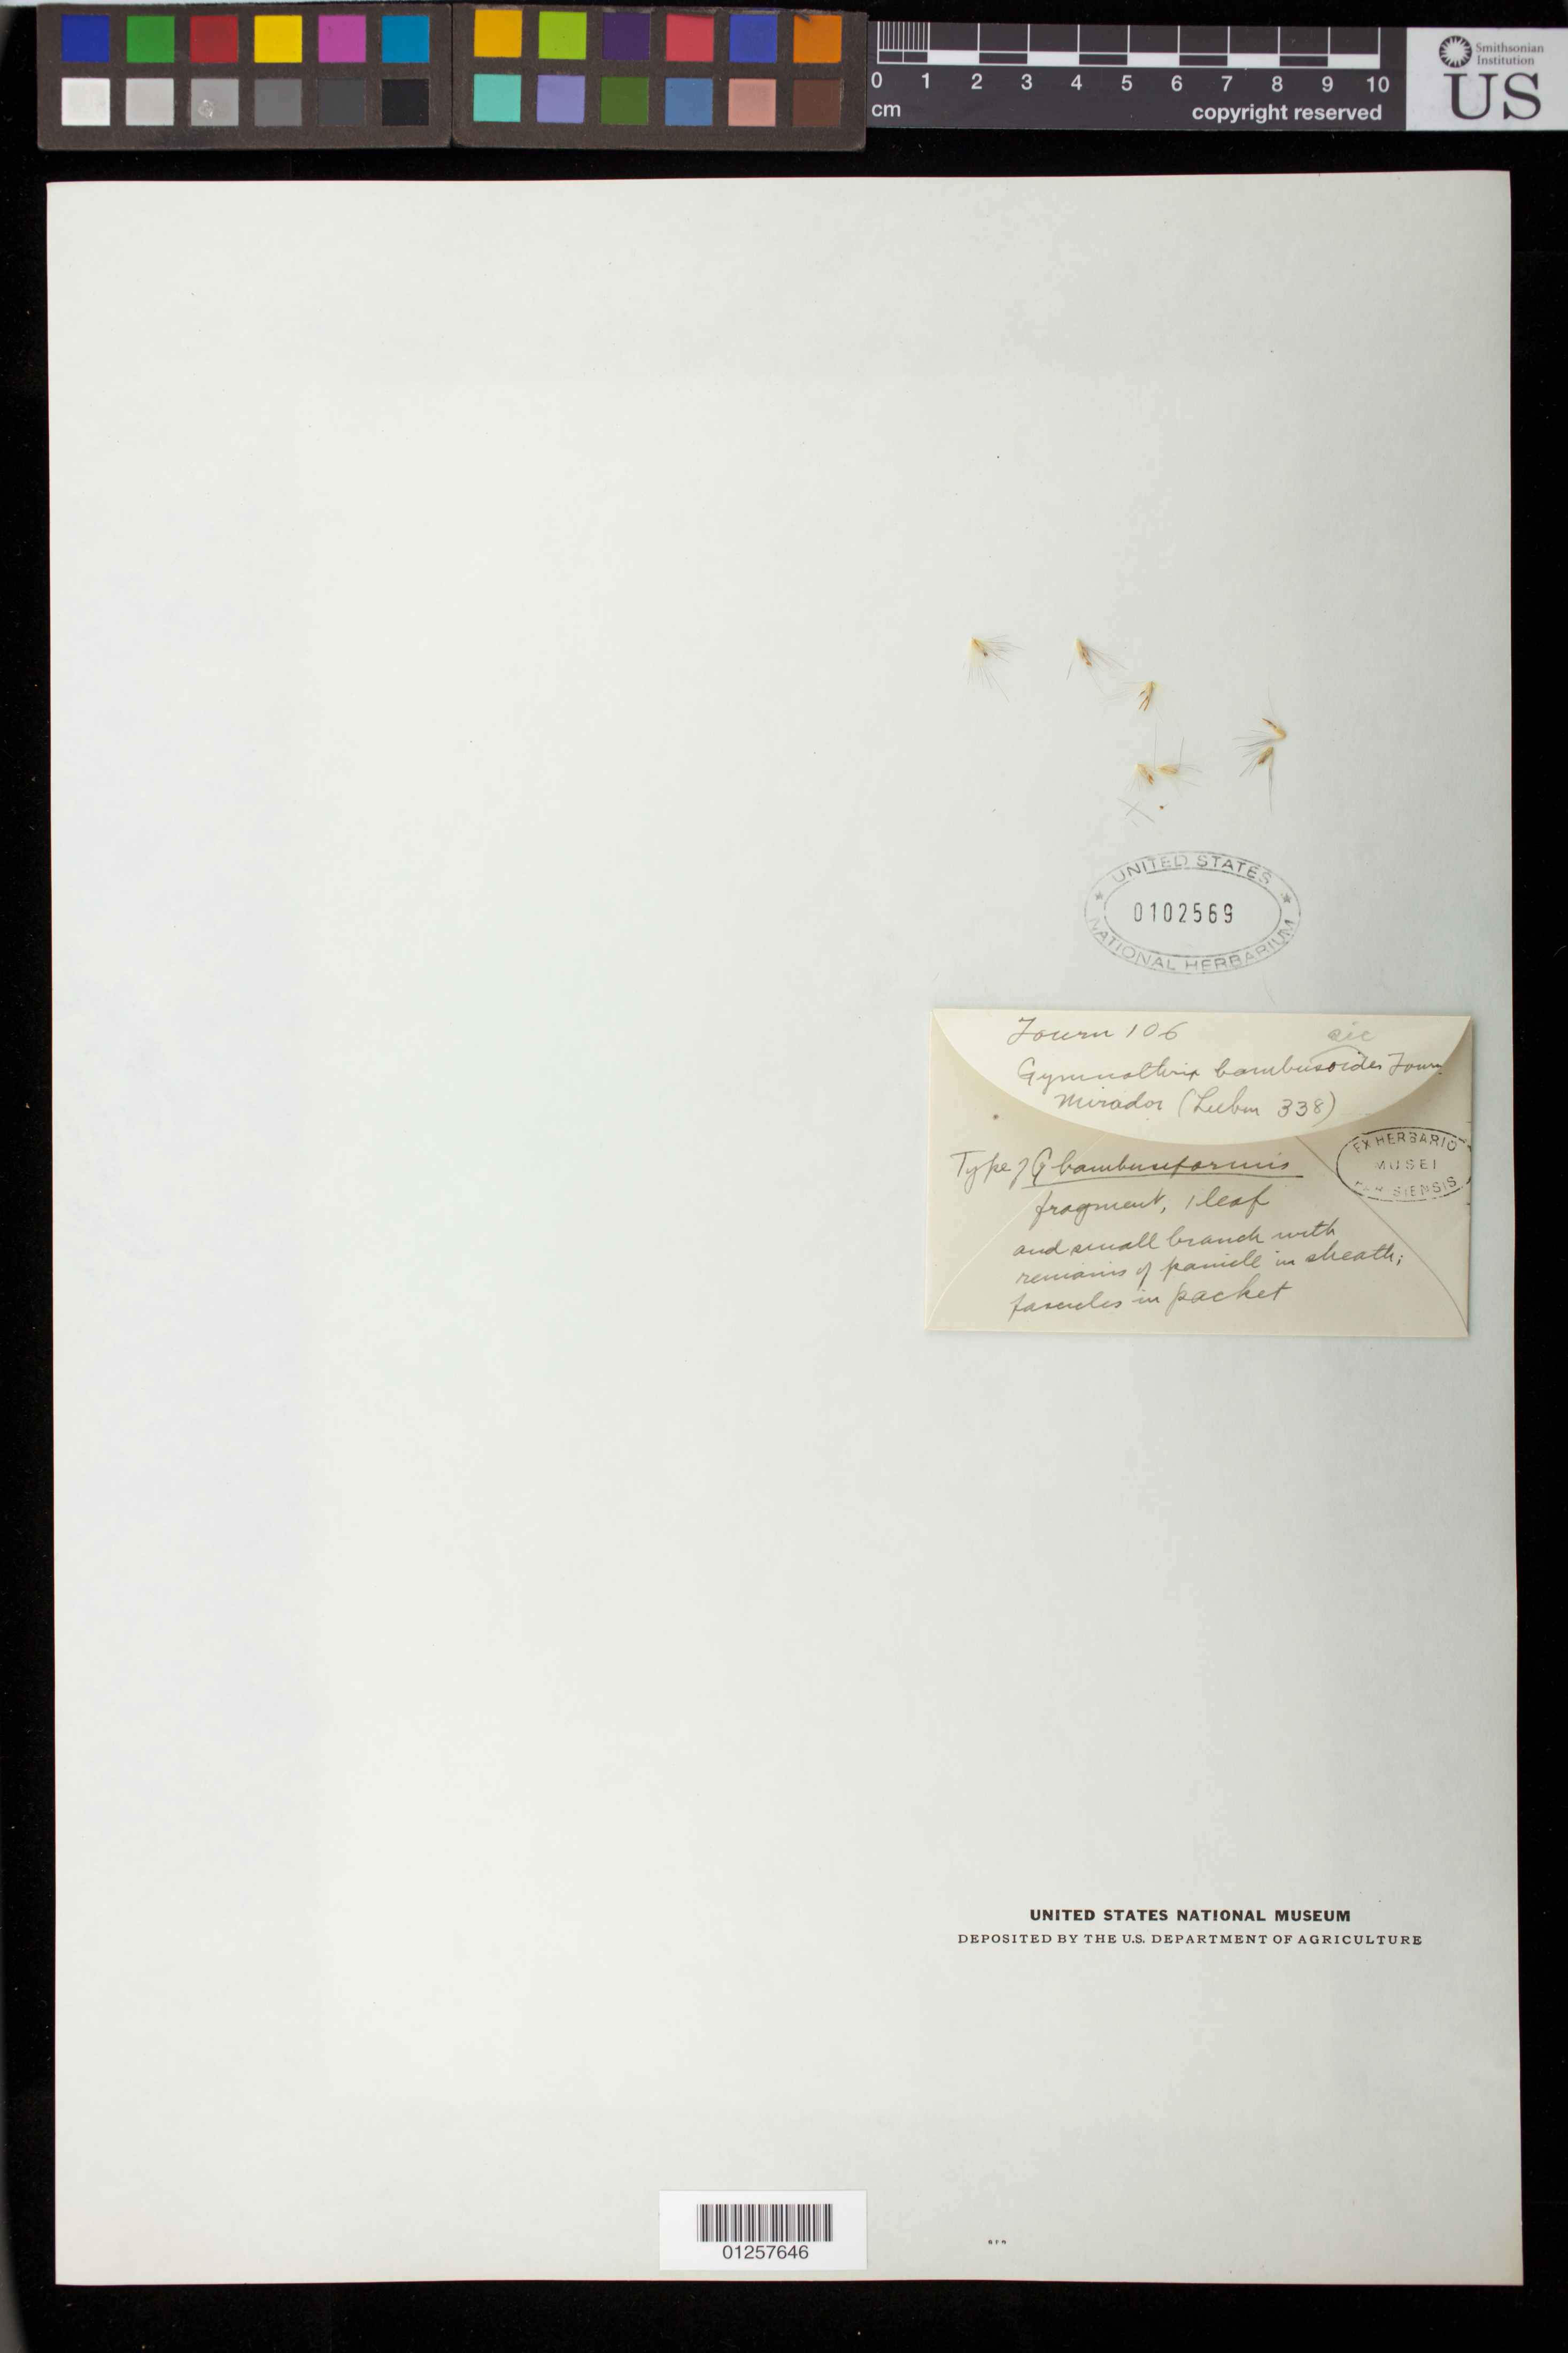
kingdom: Plantae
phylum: Tracheophyta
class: Liliopsida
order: Poales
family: Poaceae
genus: Gymnotrix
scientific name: Gymnotrix bambusiformis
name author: E. Fourn.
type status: Type Collection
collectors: F. M. Liebmann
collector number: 338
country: Mexico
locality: Mirador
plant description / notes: Protologue cites Schaffner 338, but both specimens at US (USNH 207605 and USNH 102569, the latter a fragment ex Paris) are labeled as Liebmann collections (as are duplicates at other herbaria)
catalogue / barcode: US 102569